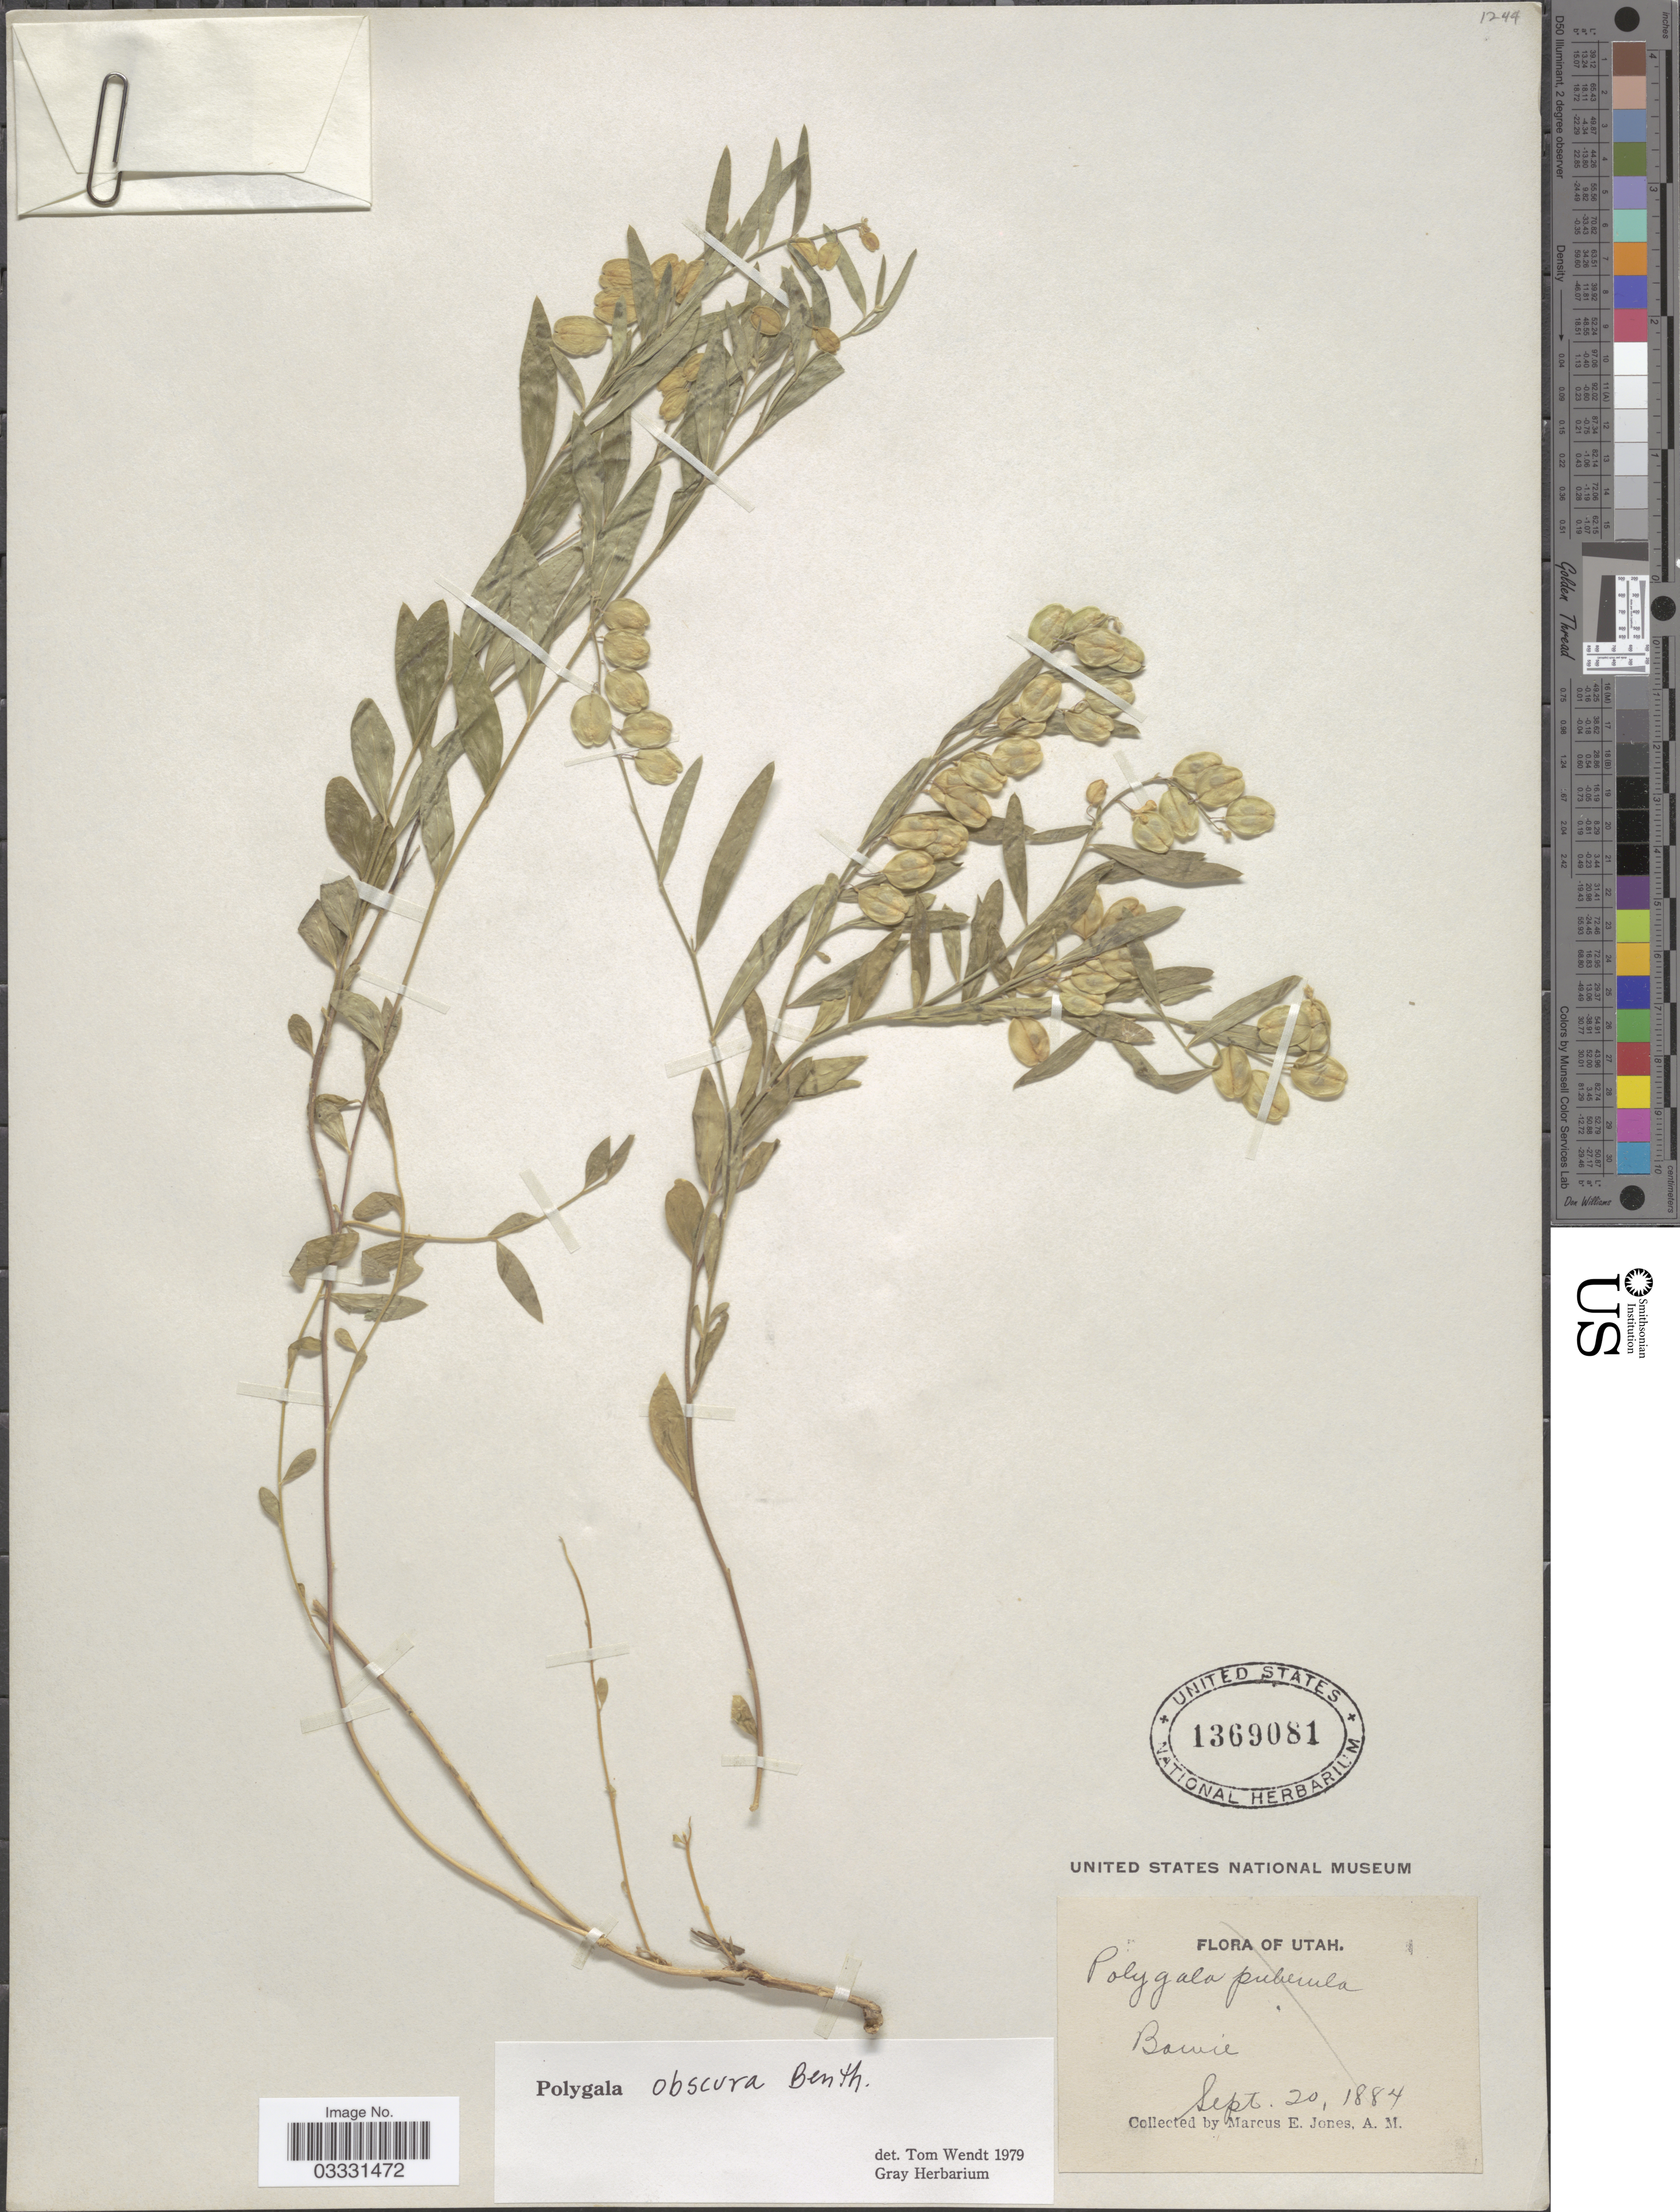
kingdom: Plantae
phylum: Tracheophyta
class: Magnoliopsida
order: Fabales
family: Polygalaceae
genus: Hebecarpa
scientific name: Hebecarpa obscura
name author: (Benth.) J.R. Abbott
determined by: Strong, Mark T., (BOT), Smithsonian Institution - National Museum of Natural History (UNITED STATES)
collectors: M. E. Jones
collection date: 1884-09-20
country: United States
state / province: Utah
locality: Bowie.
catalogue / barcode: US 1369081